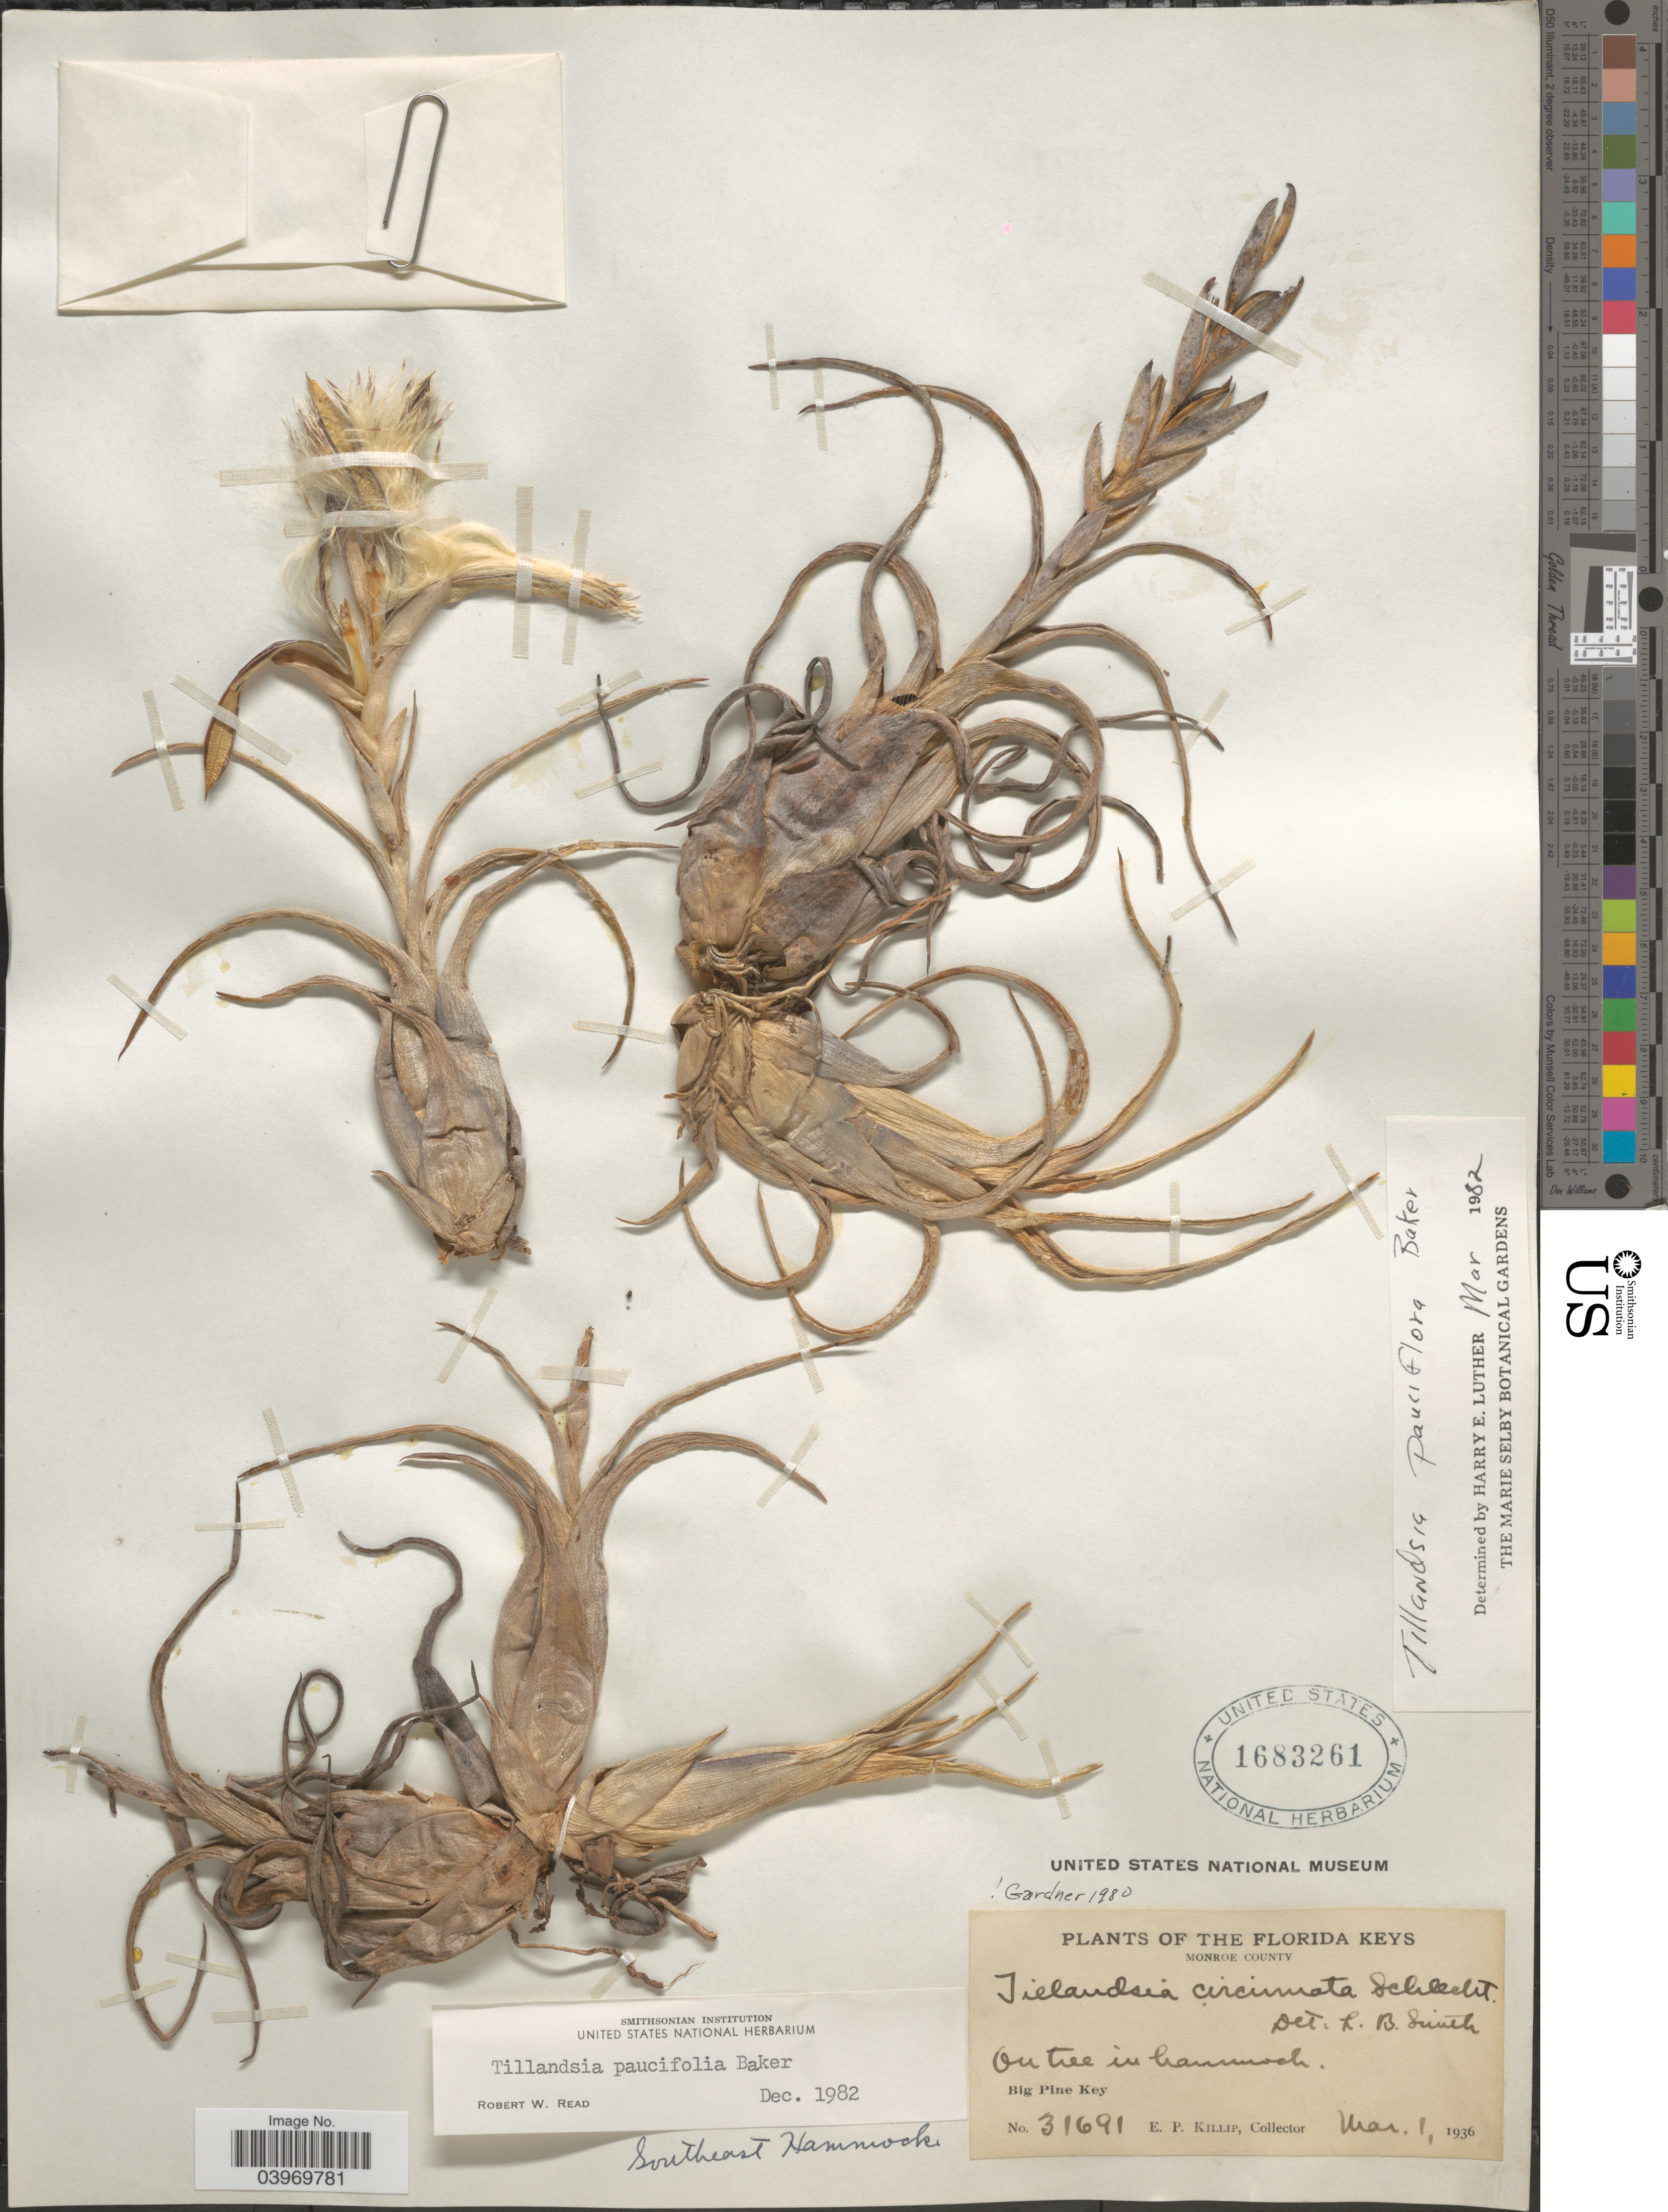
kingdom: Plantae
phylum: Tracheophyta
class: Liliopsida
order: Poales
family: Bromeliaceae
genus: Tillandsia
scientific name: Tillandsia paucifolia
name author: Baker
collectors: E. P. Killip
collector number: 31691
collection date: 1936-03-01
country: United States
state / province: Florida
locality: The Florida Keys. Monroe County. Big Pine Key. Southeast Hammock.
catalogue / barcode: US 1683261